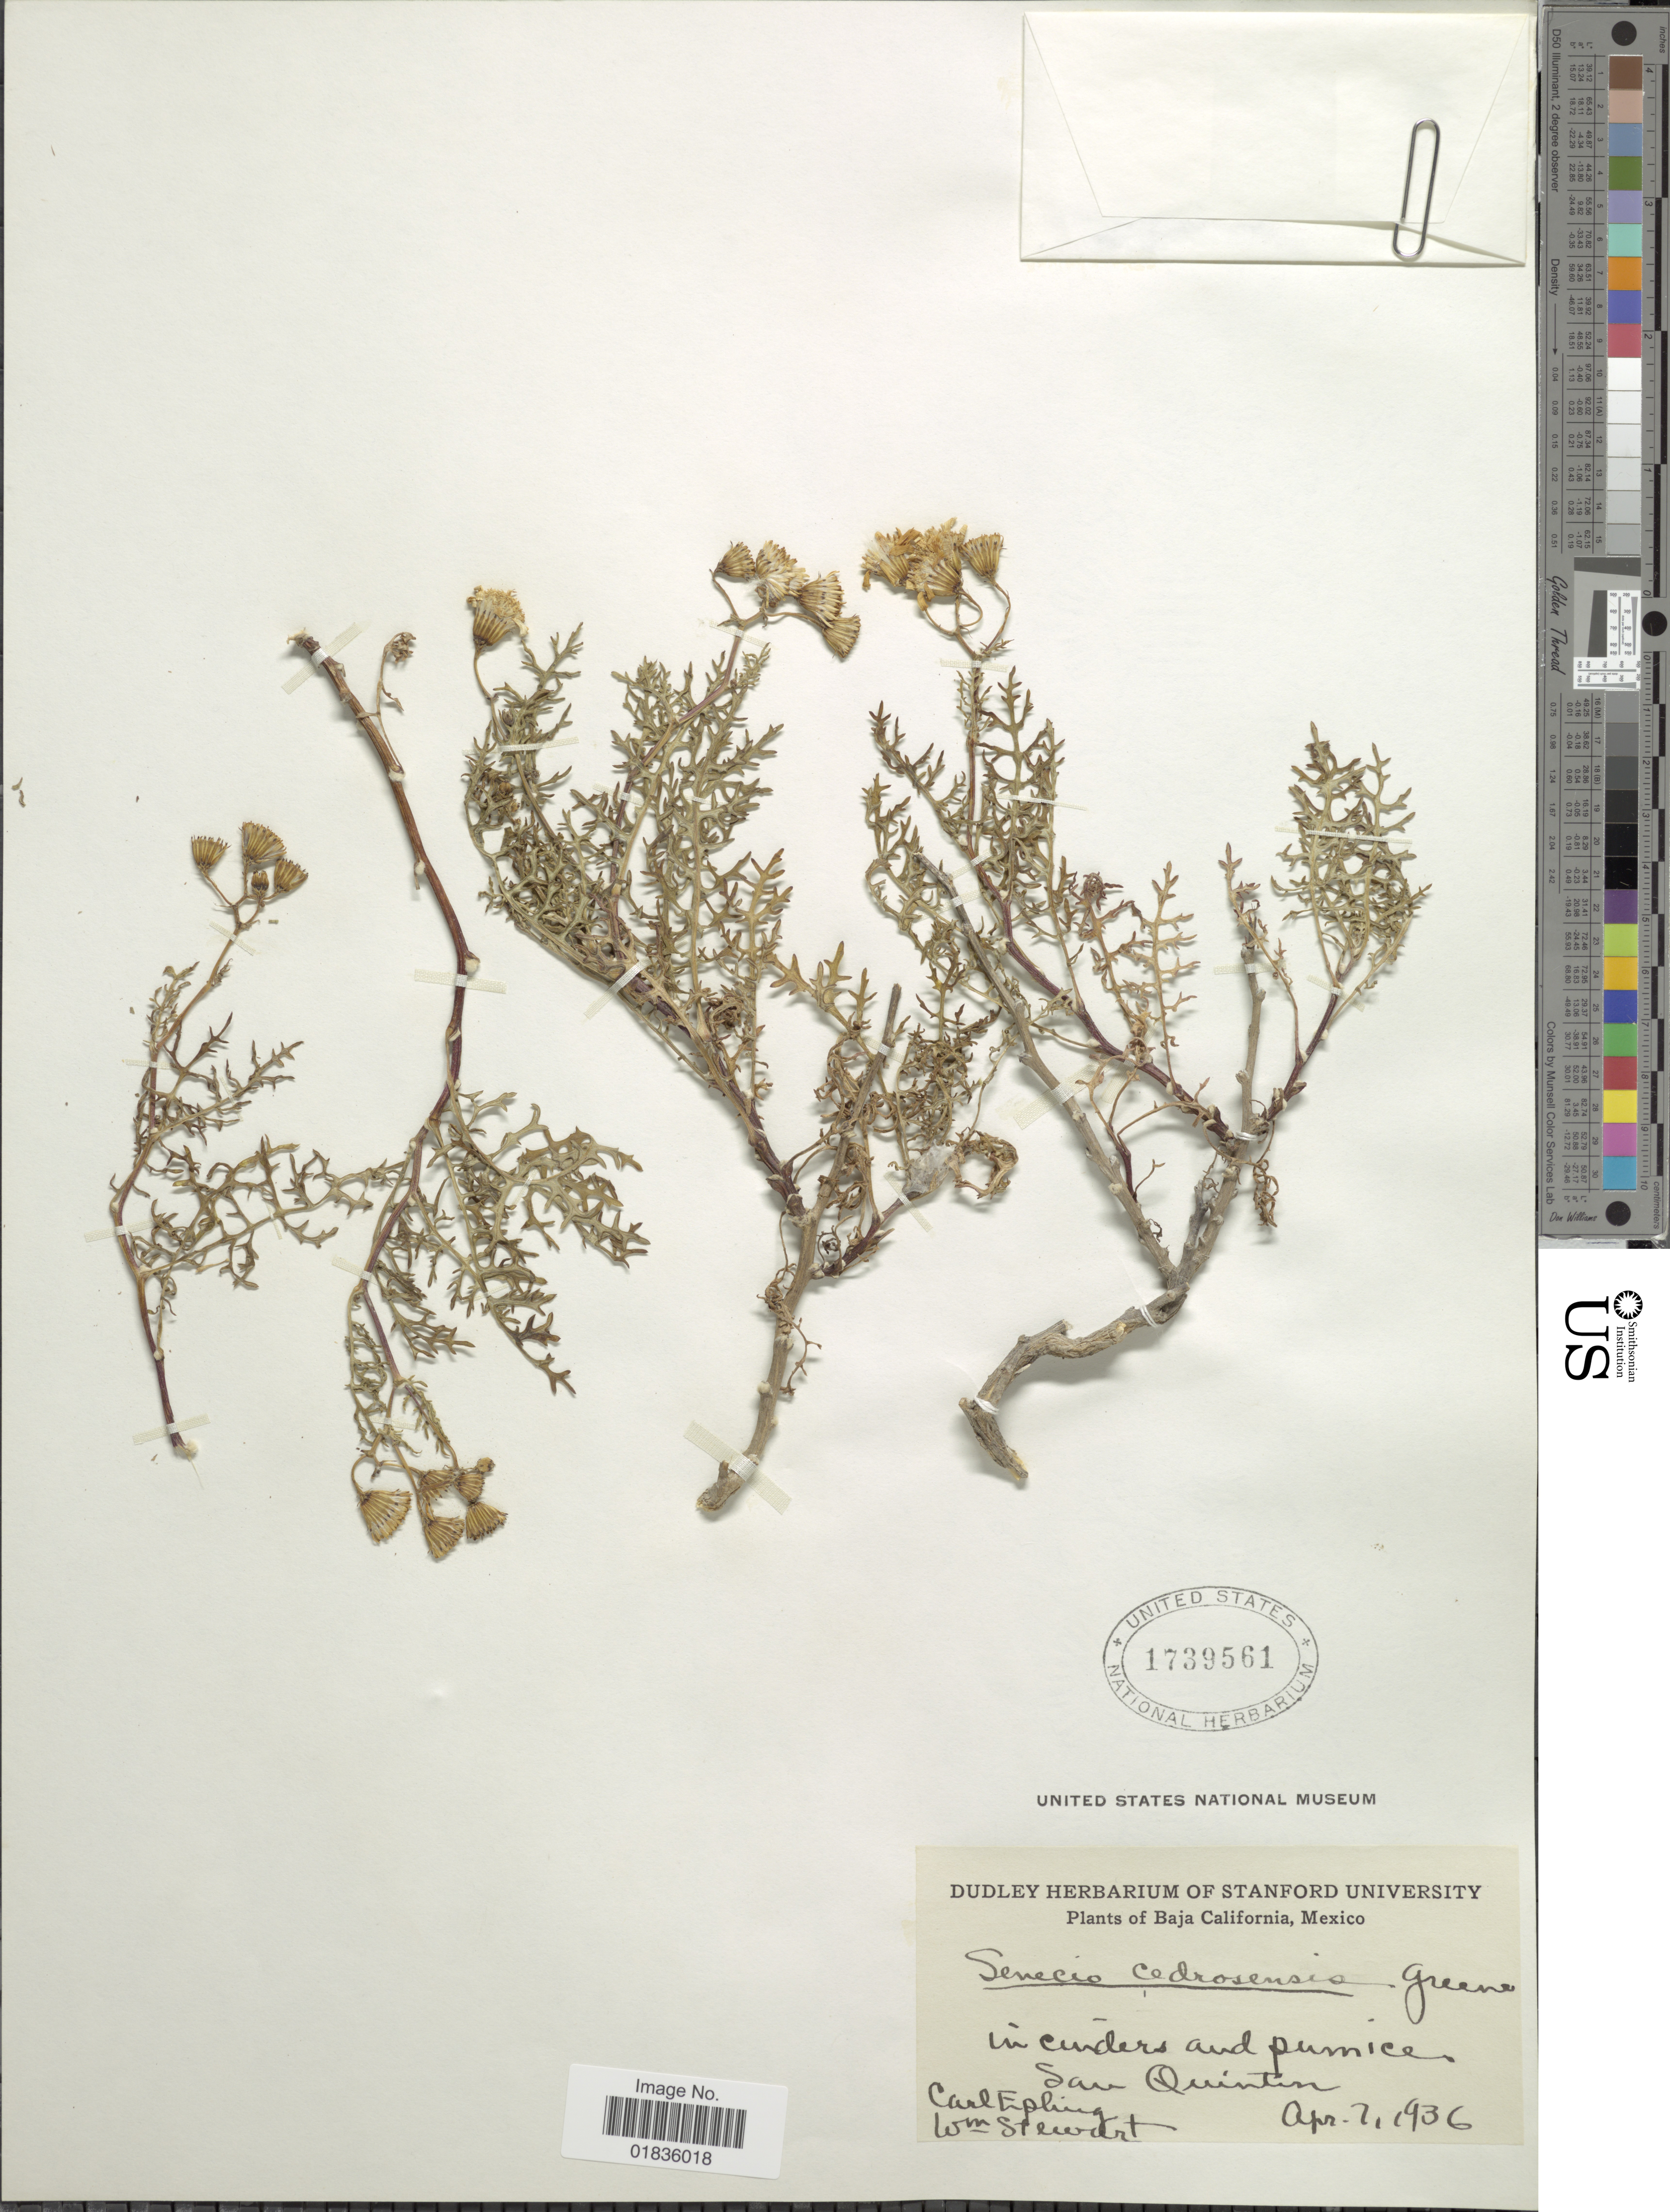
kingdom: Plantae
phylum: Tracheophyta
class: Magnoliopsida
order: Asterales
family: Asteraceae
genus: Senecio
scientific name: Senecio cedrosensis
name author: Greene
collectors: C. C. Epling & W. Stewart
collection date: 1936-04-07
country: Mexico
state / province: Baja California Norte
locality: San Quintin.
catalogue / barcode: US 1739561